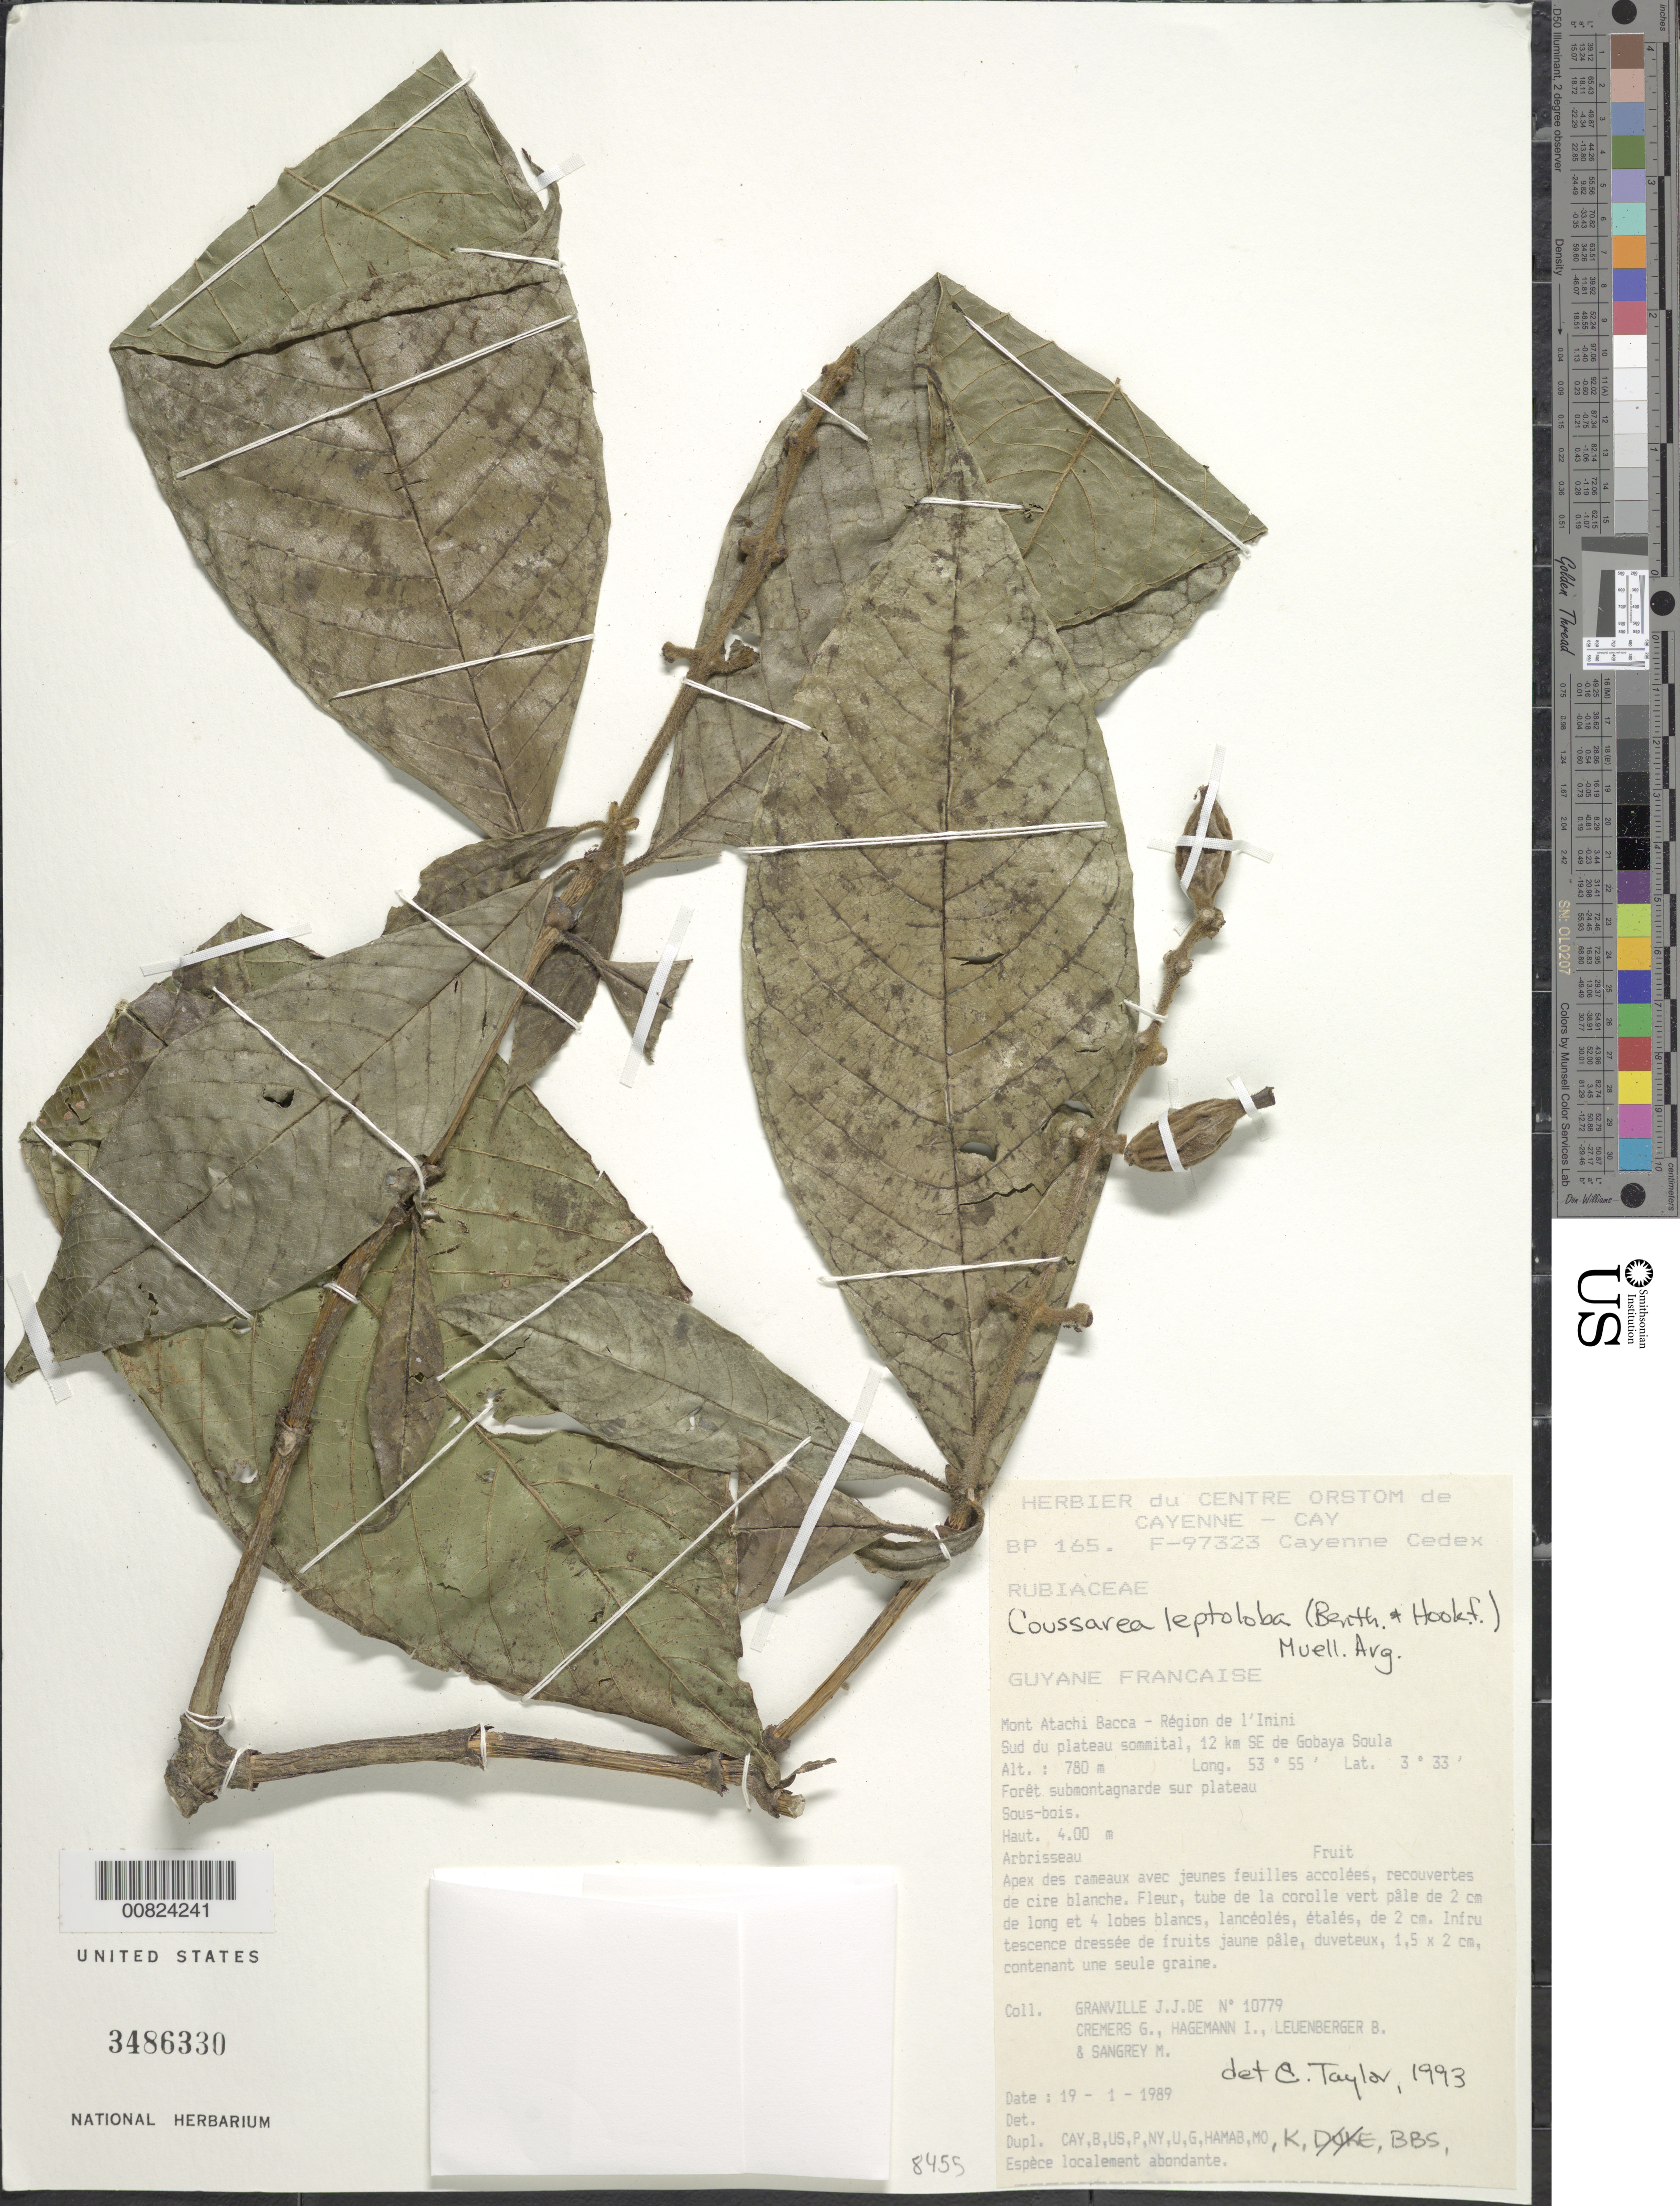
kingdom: Plantae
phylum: Tracheophyta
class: Magnoliopsida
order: Gentianales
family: Rubiaceae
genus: Coussarea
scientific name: Coussarea leptoloba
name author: (Spreng. ex Benth. & Hook. f.) Müll. Arg.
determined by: Kirkbride, J. H.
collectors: J.-J. de Granville, G. Cremers, I. Hagemann, B. E. Leuenberger & M. S. Sangrey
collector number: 10779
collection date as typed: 19-Jan-89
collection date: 1989-01-19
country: French Guiana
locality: Mont Atachi Bacca, région de l'Inini, 12 km SE Gobaya Soula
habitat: Forêt submontagnarde sur plateau; sous-bois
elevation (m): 780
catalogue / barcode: US 3486330